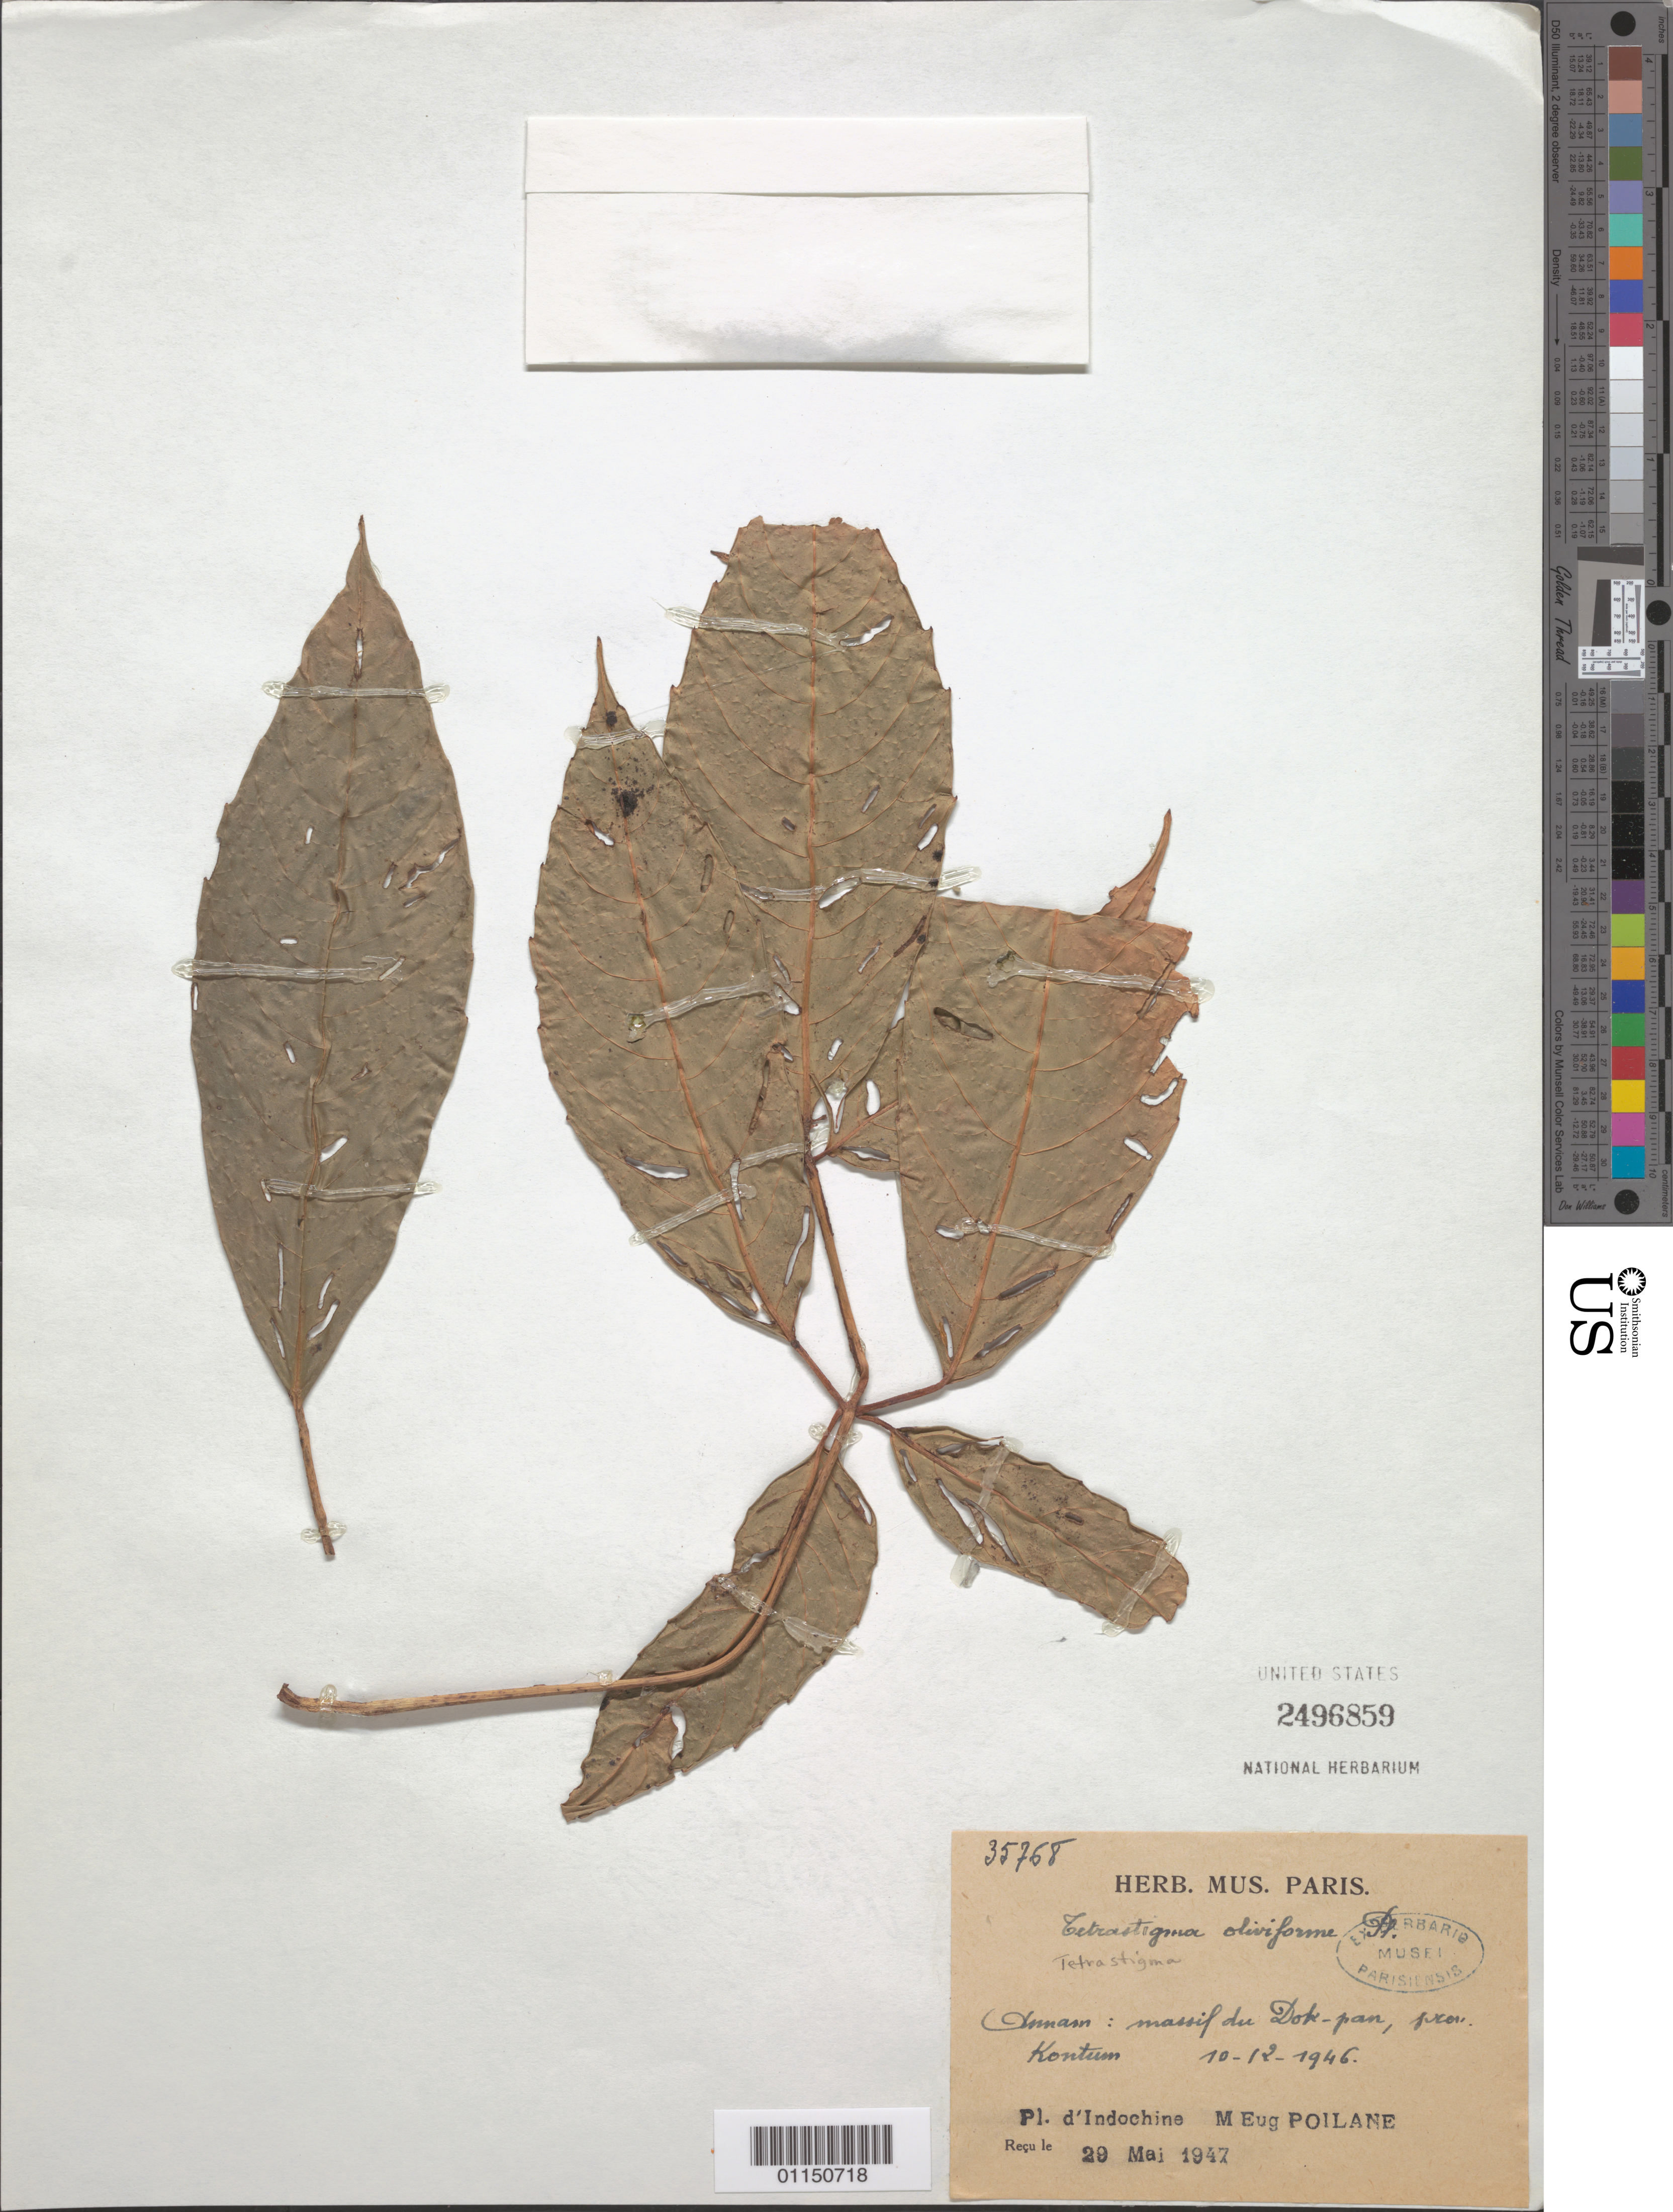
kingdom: Plantae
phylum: Tracheophyta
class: Magnoliopsida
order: Vitales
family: Vitaceae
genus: Tetrastigma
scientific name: Tetrastigma oliviforme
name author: Planch.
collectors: E. Poilane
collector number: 35768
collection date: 1946-12-10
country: Vietnam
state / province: Annam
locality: Kontum Prov.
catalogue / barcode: US 2496859